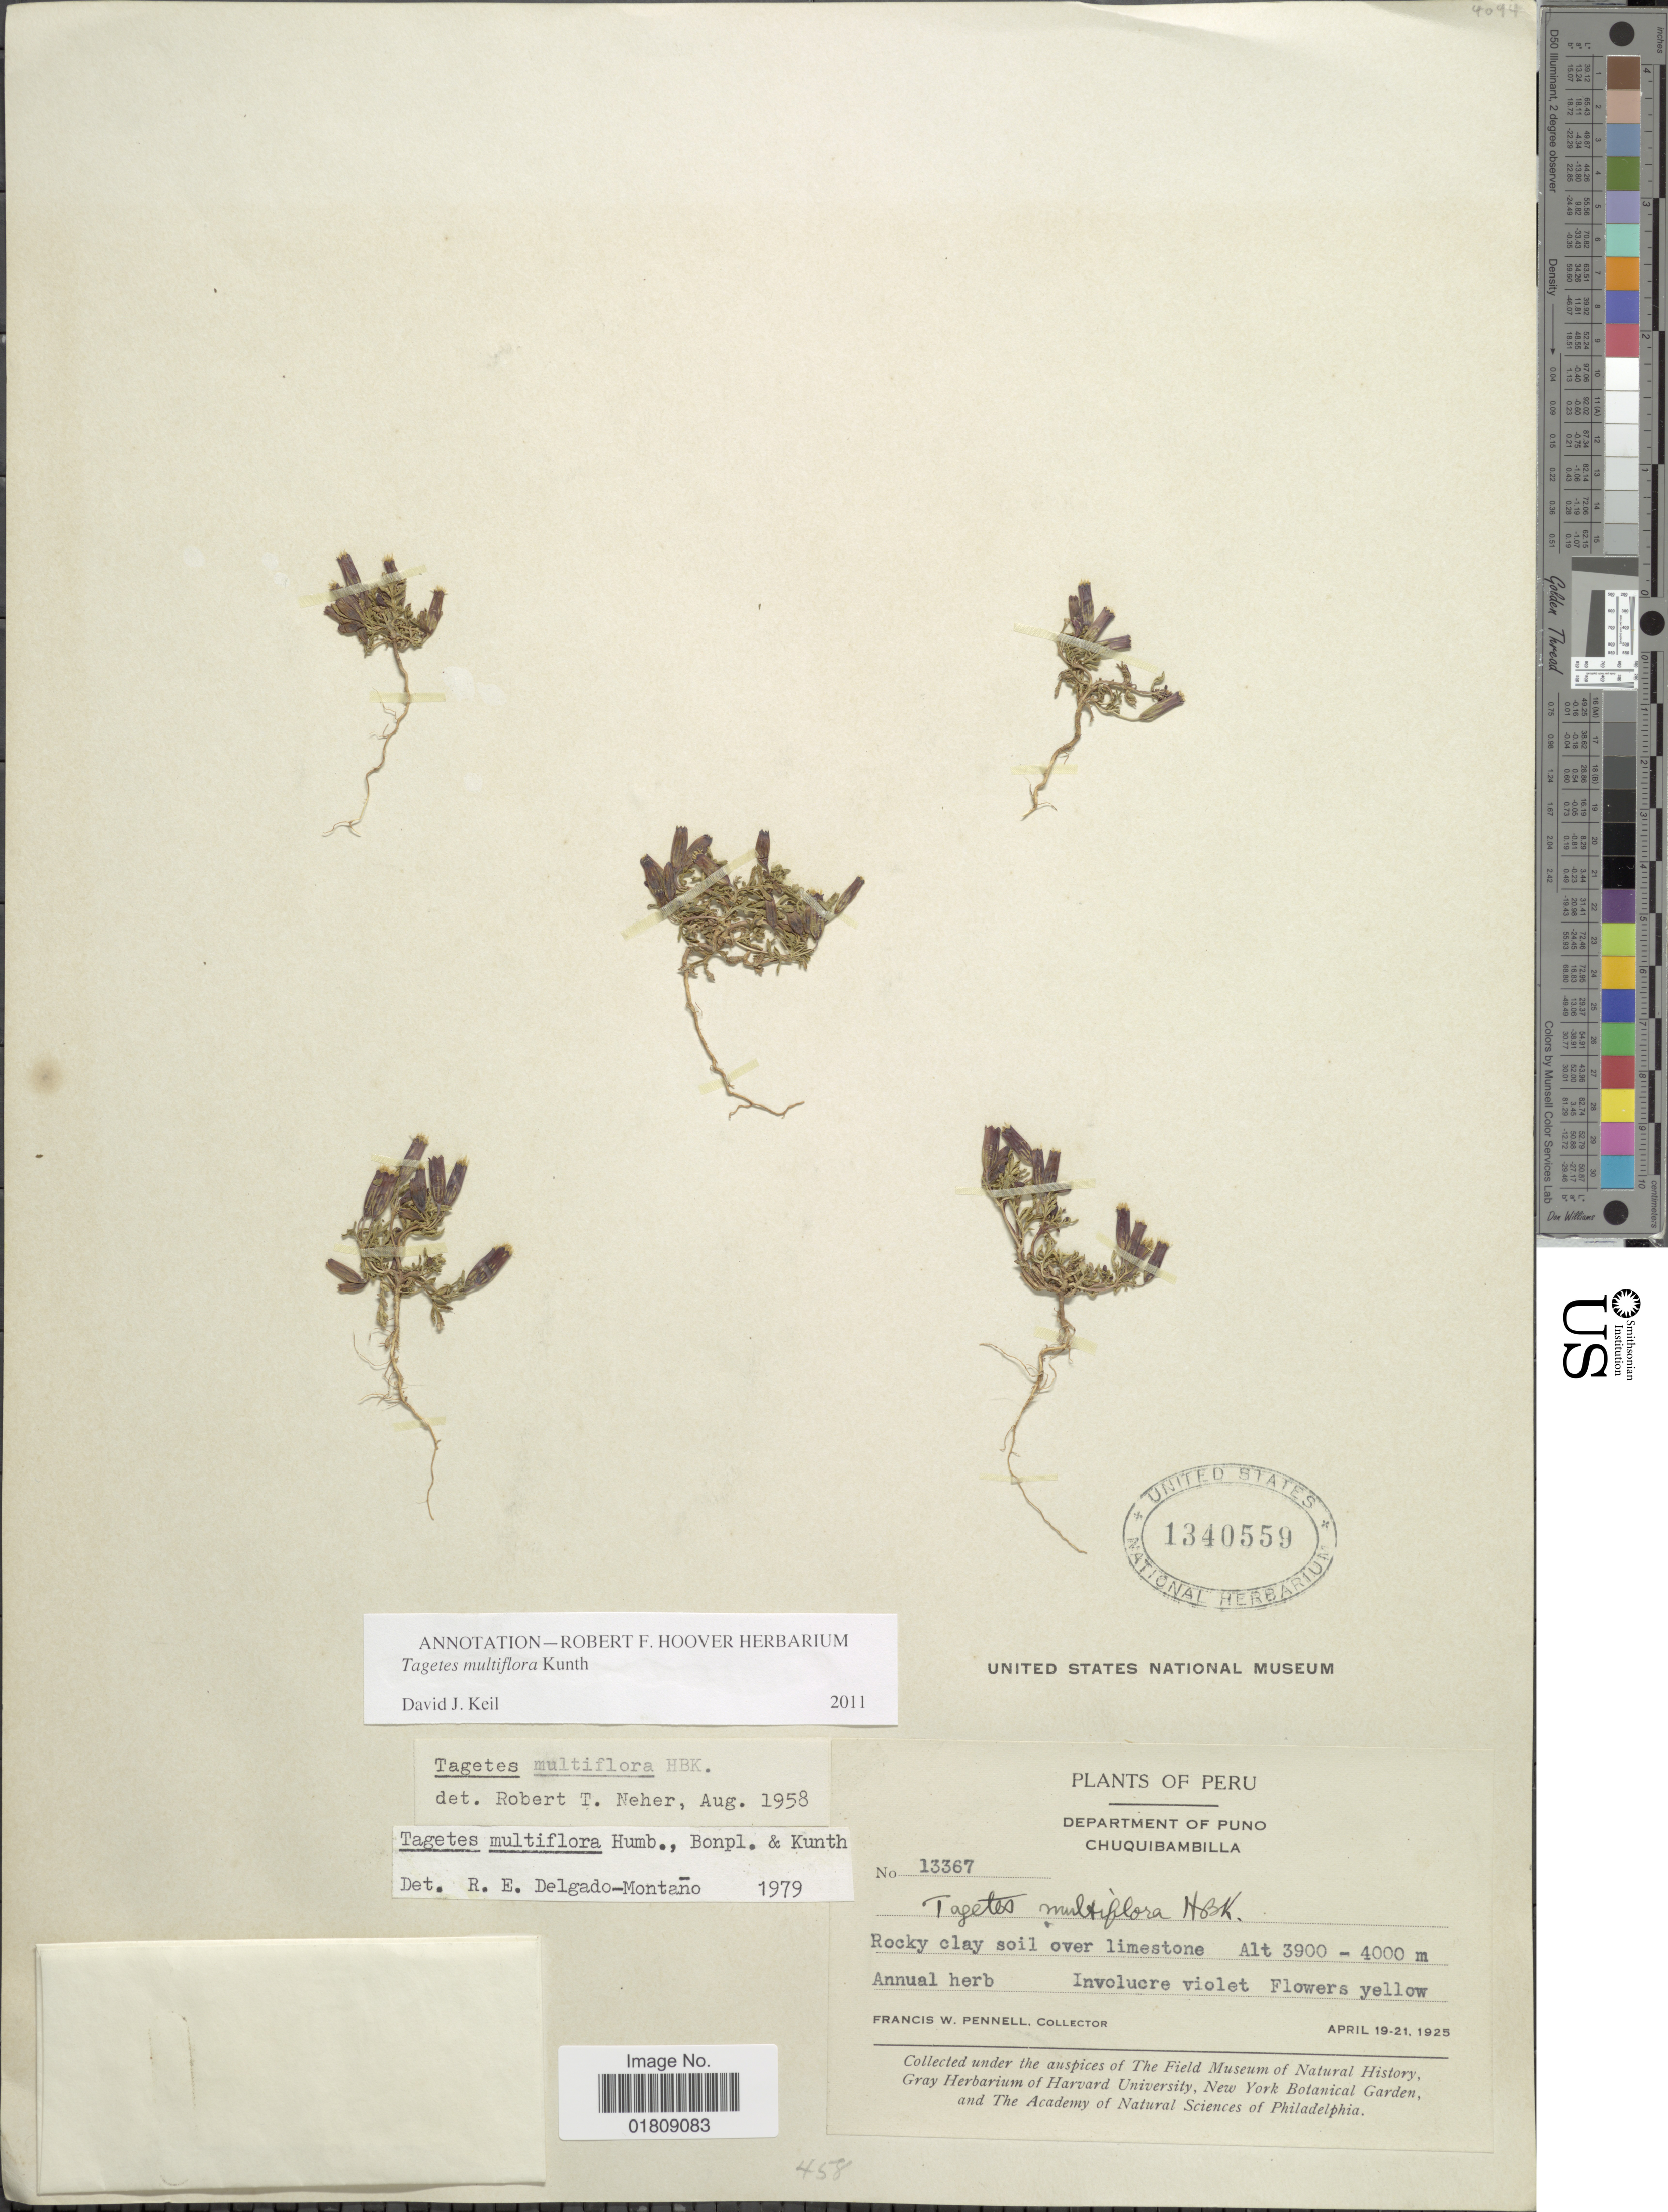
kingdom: Plantae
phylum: Tracheophyta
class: Magnoliopsida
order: Asterales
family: Asteraceae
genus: Tagetes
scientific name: Tagetes multiflora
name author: Kunth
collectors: F. W. Pennell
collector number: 13367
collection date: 1925-04-19/1925-04-21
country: Peru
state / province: Puno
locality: Chuquibambilla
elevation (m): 3900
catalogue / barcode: US 1340559